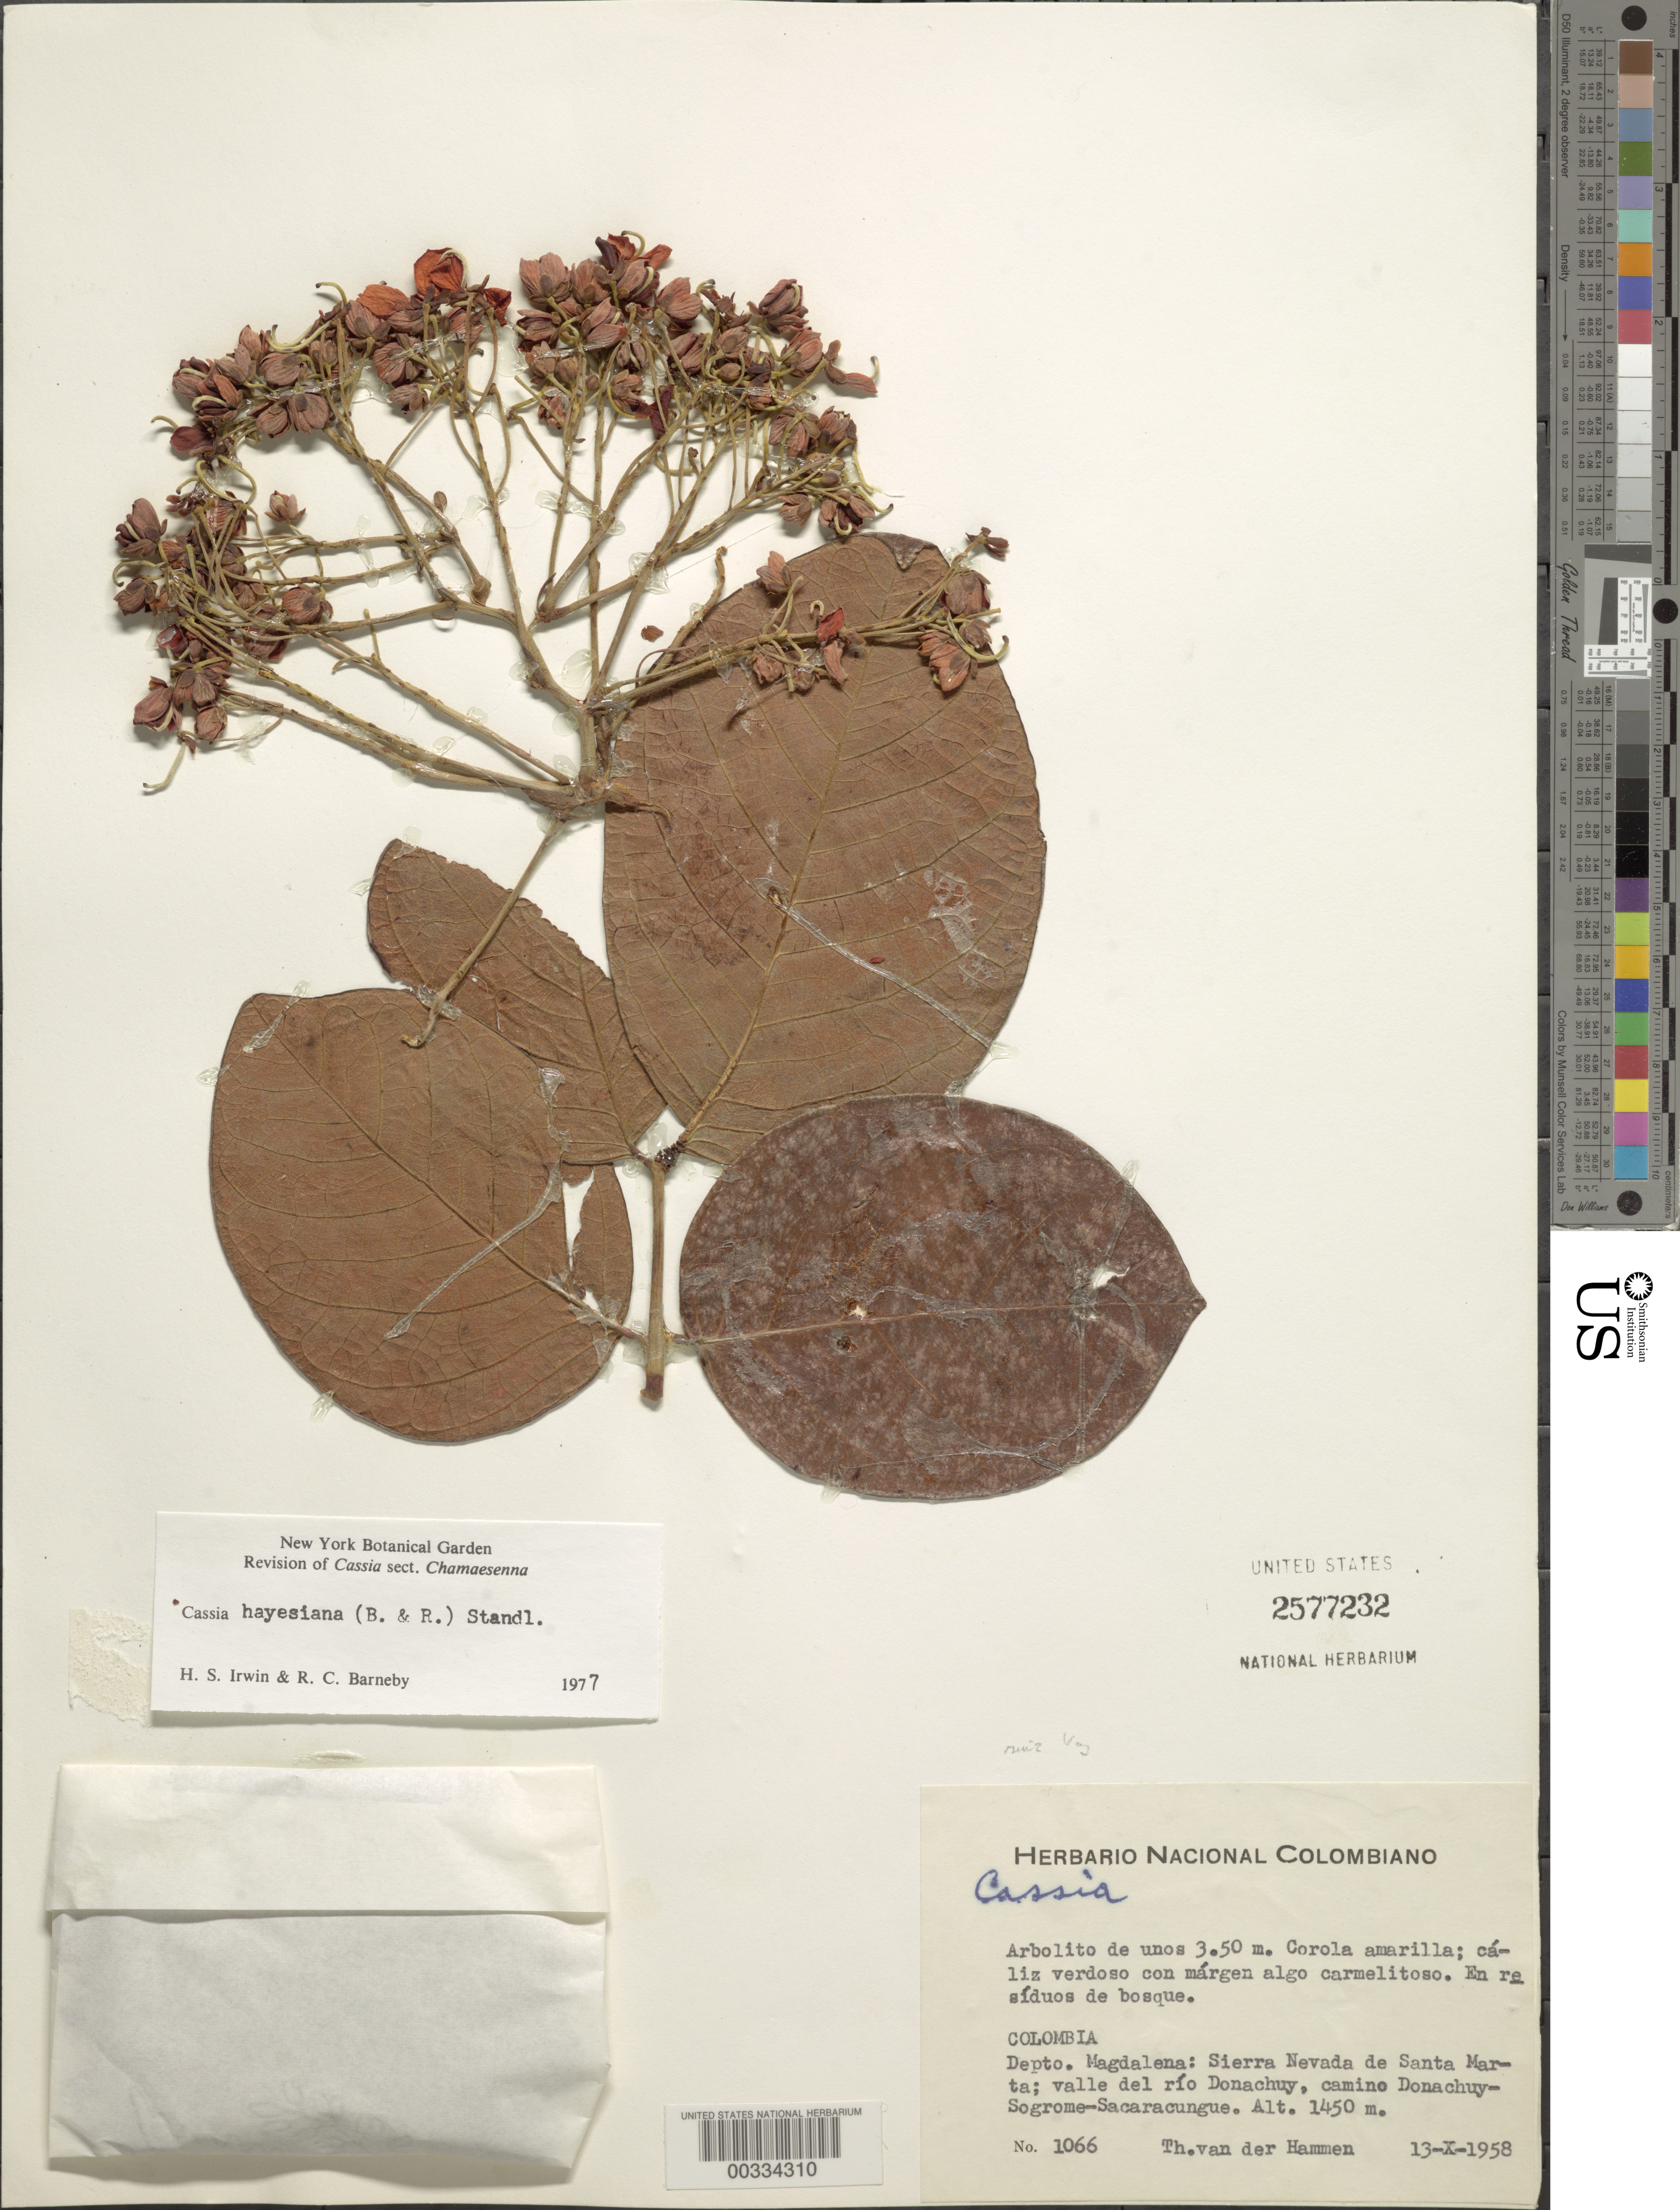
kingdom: Plantae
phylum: Tracheophyta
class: Magnoliopsida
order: Fabales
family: Fabaceae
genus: Senna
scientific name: Senna hayesiana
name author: (Britton & Rose) H.S. Irwin & Barneby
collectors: T. Hammen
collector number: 1066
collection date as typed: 13 Oct 1958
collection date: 1958-10-13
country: Colombia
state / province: Magdalena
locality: Sierra Nevada de Santa Marta; Valley of Rio Donachuy, Donachuy-Sogrome-Sacaracungue road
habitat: Residual of forest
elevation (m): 1450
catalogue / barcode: US 2577232